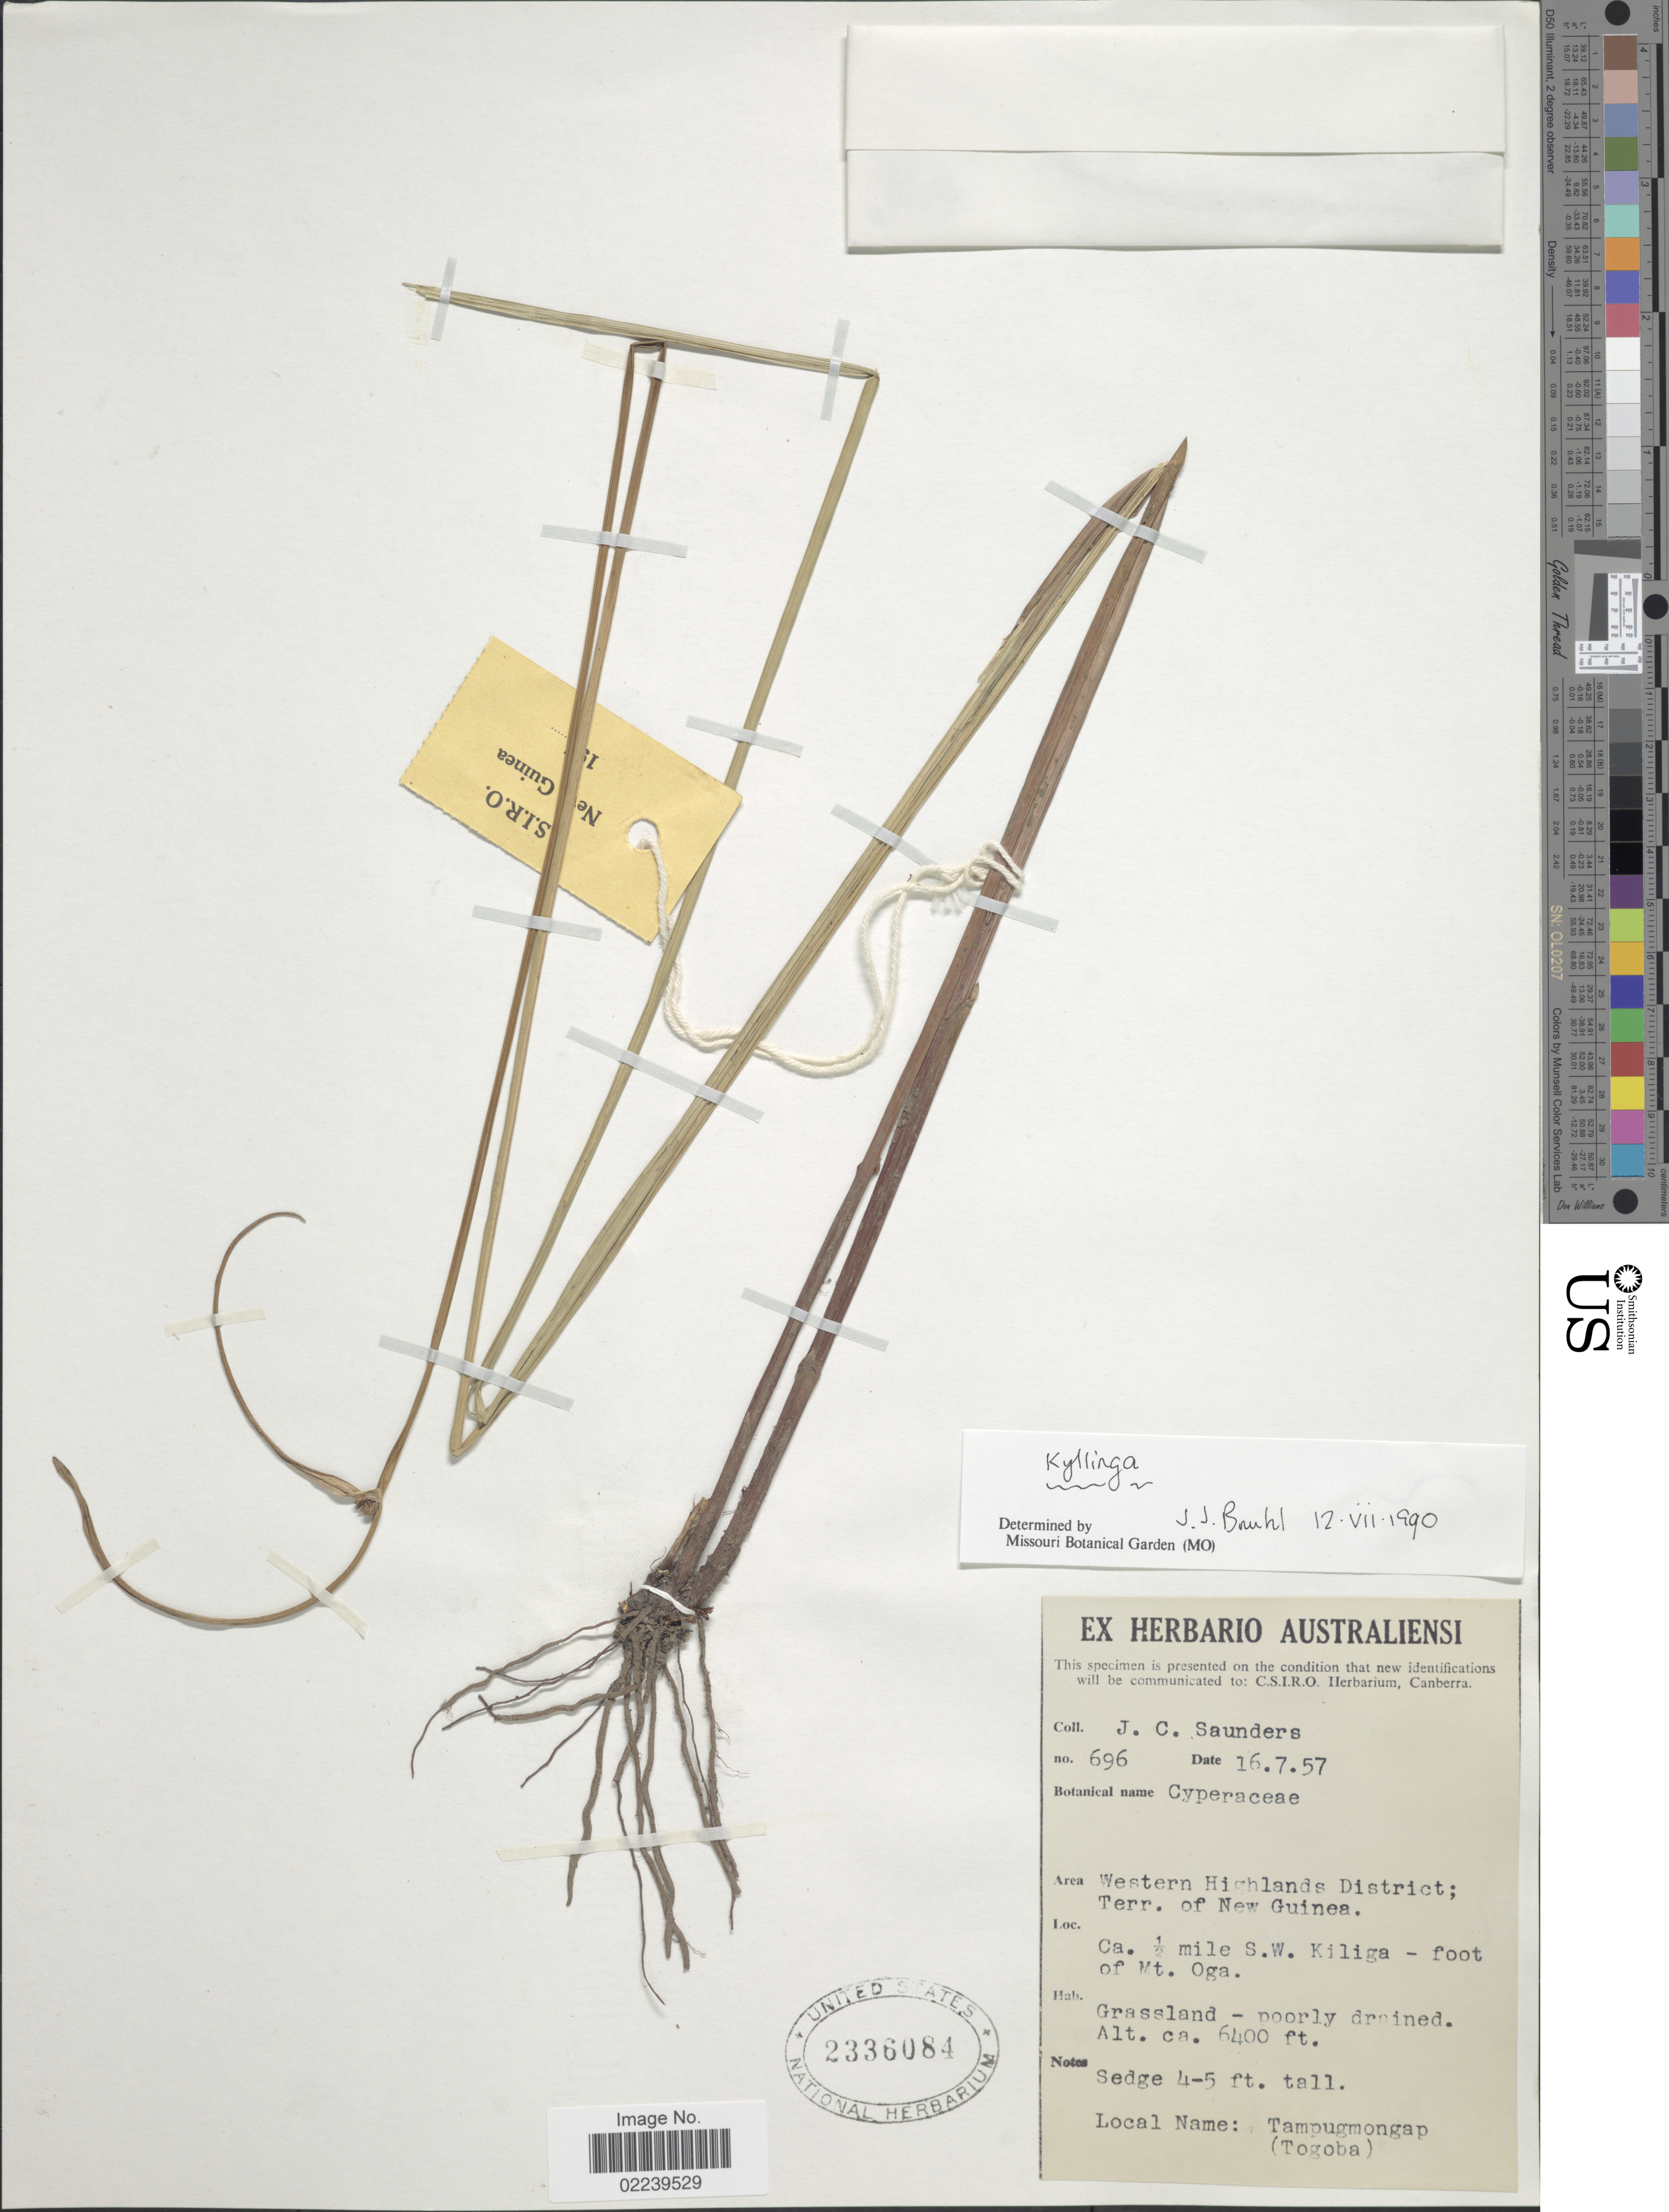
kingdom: Plantae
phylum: Tracheophyta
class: Liliopsida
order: Poales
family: Cyperaceae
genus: Cyperus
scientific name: Cyperus melanospermus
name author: (Nees) Valck. Sur.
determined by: Kern, J. H.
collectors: J. C. Saunders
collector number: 696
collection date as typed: Transcribed d/m/y: 16/7/57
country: Papua New Guinea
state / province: Western Highlands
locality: Terr. of New Guinea. Ca. 1/2 mile S. W. Kiliga - Foot of Mt. Oga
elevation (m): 1951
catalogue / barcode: US 2336084